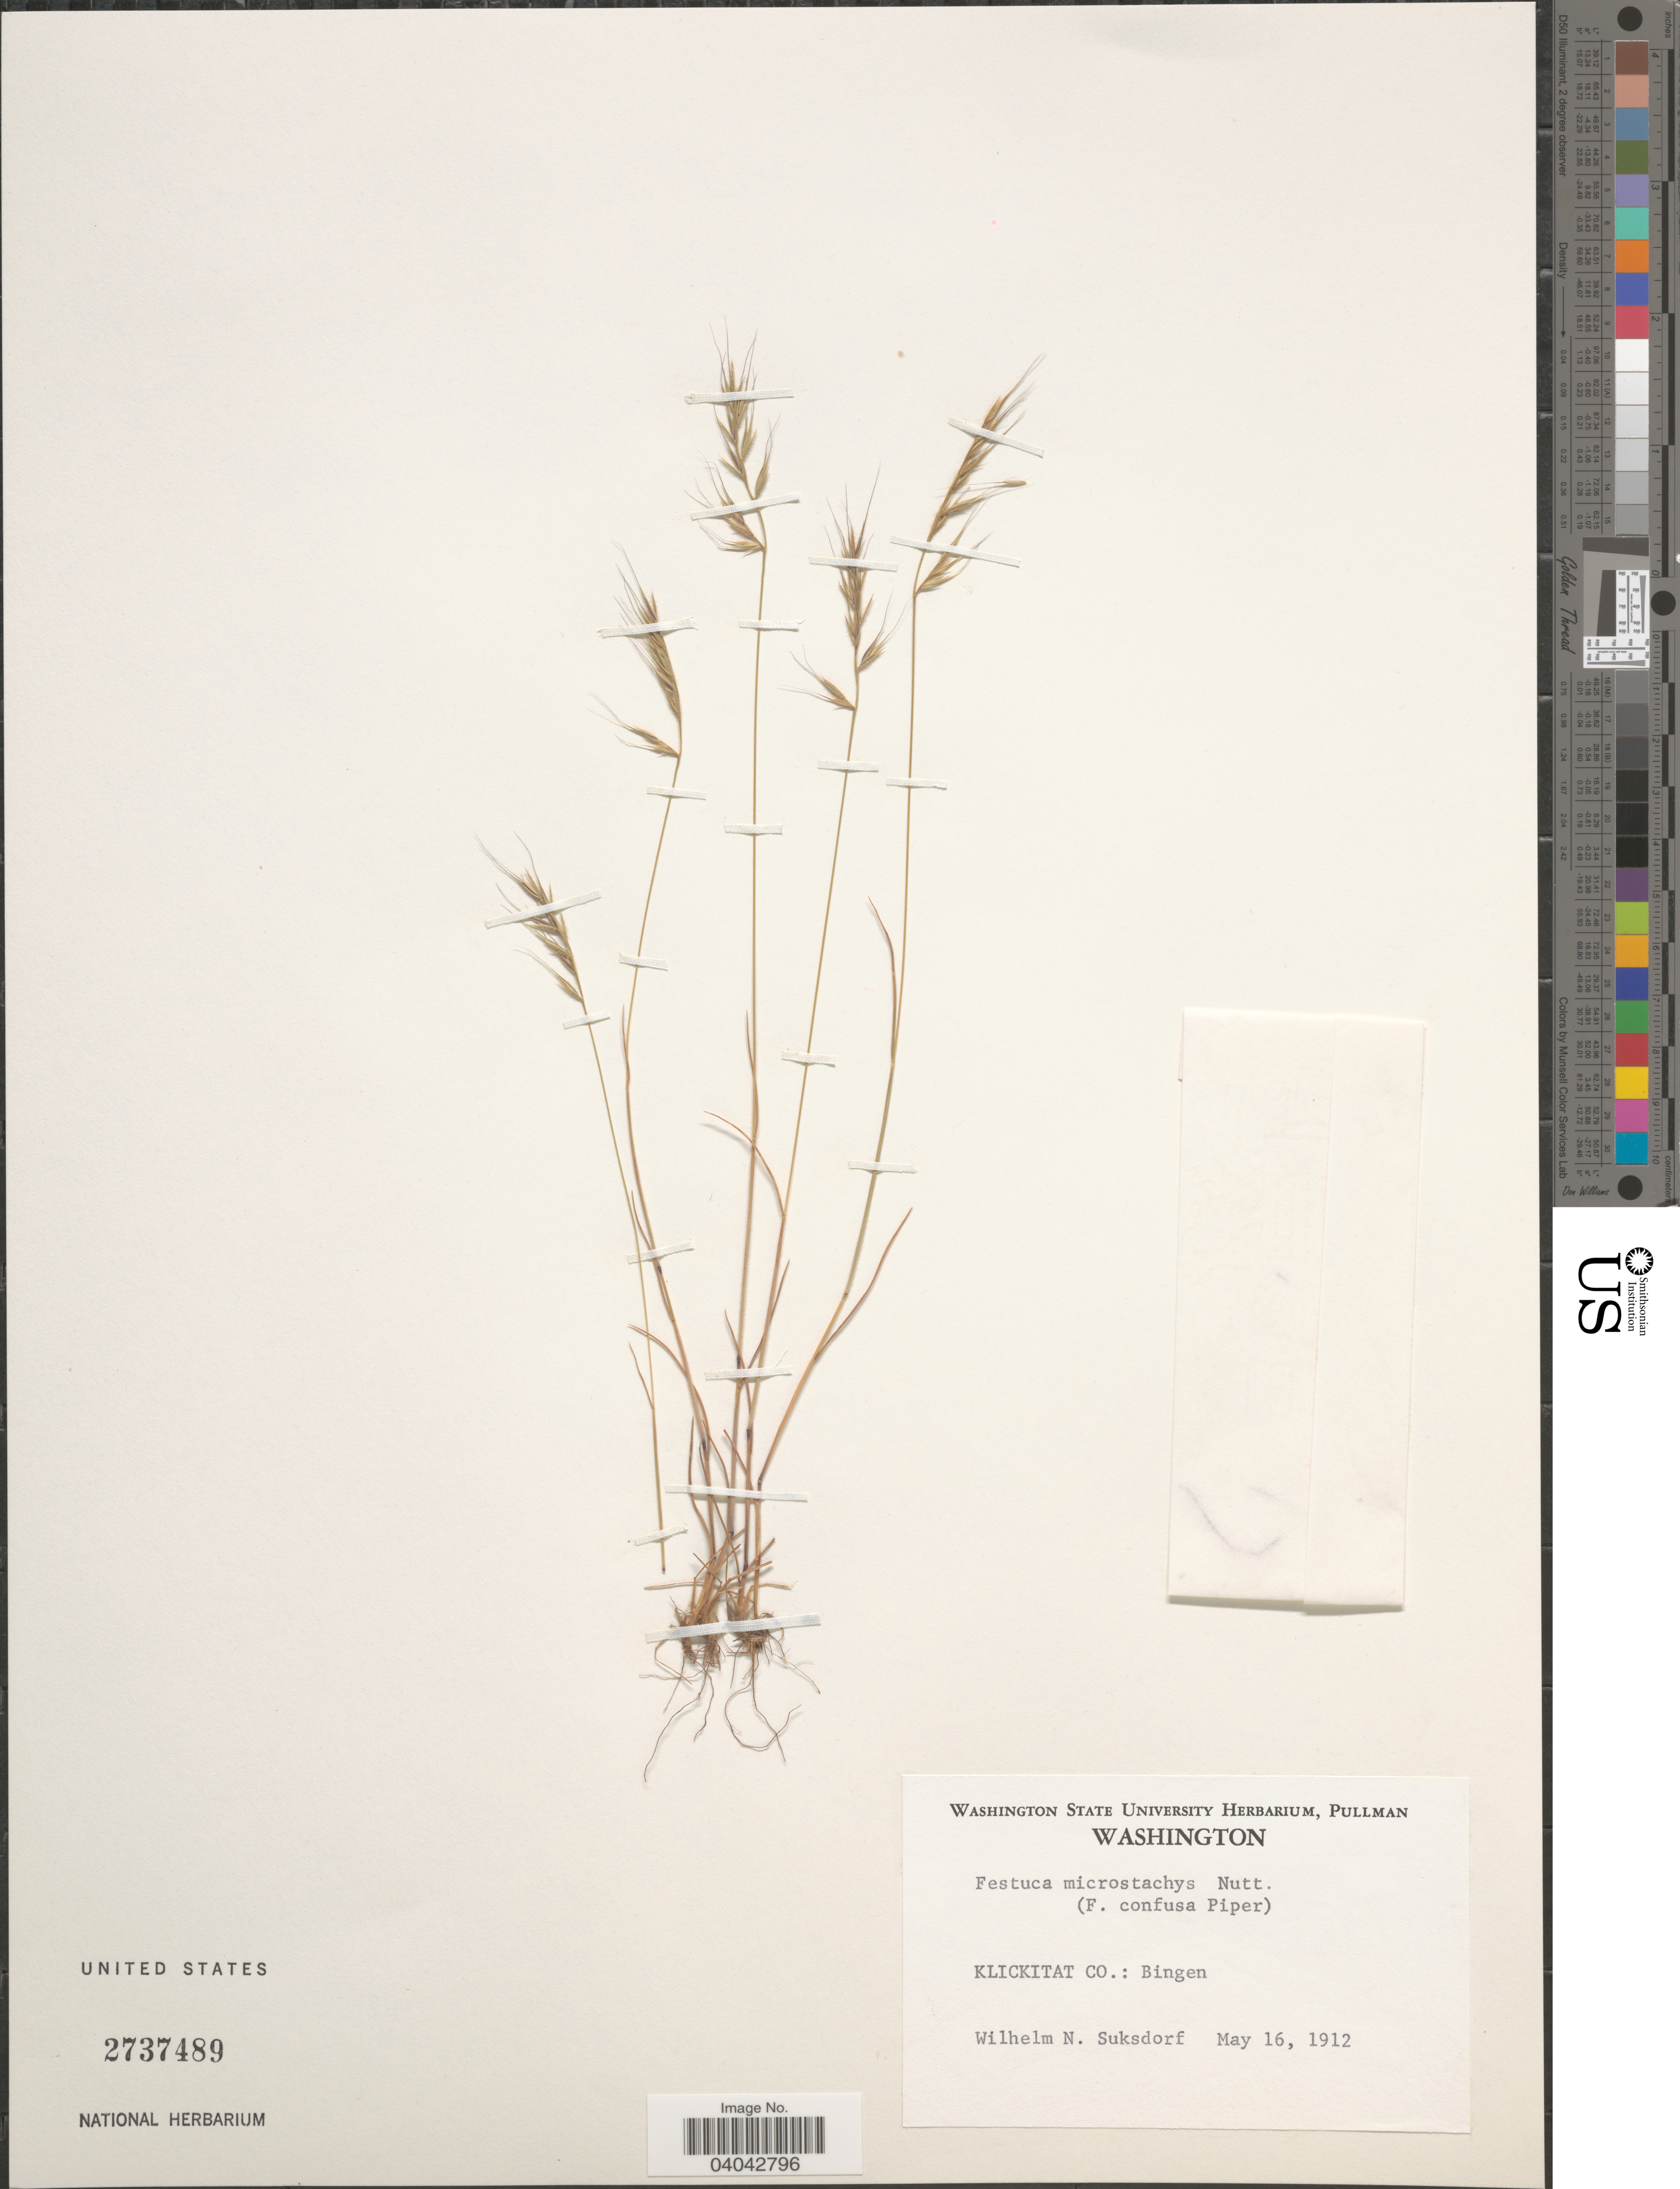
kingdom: Plantae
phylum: Tracheophyta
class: Liliopsida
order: Poales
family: Poaceae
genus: Festuca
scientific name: Festuca microstachys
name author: Nutt.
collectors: W. N. Suksdorf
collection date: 1912-05-16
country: United States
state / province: Washington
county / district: Klickitat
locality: Klickitat Co.: Bingen.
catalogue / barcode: US 2737489